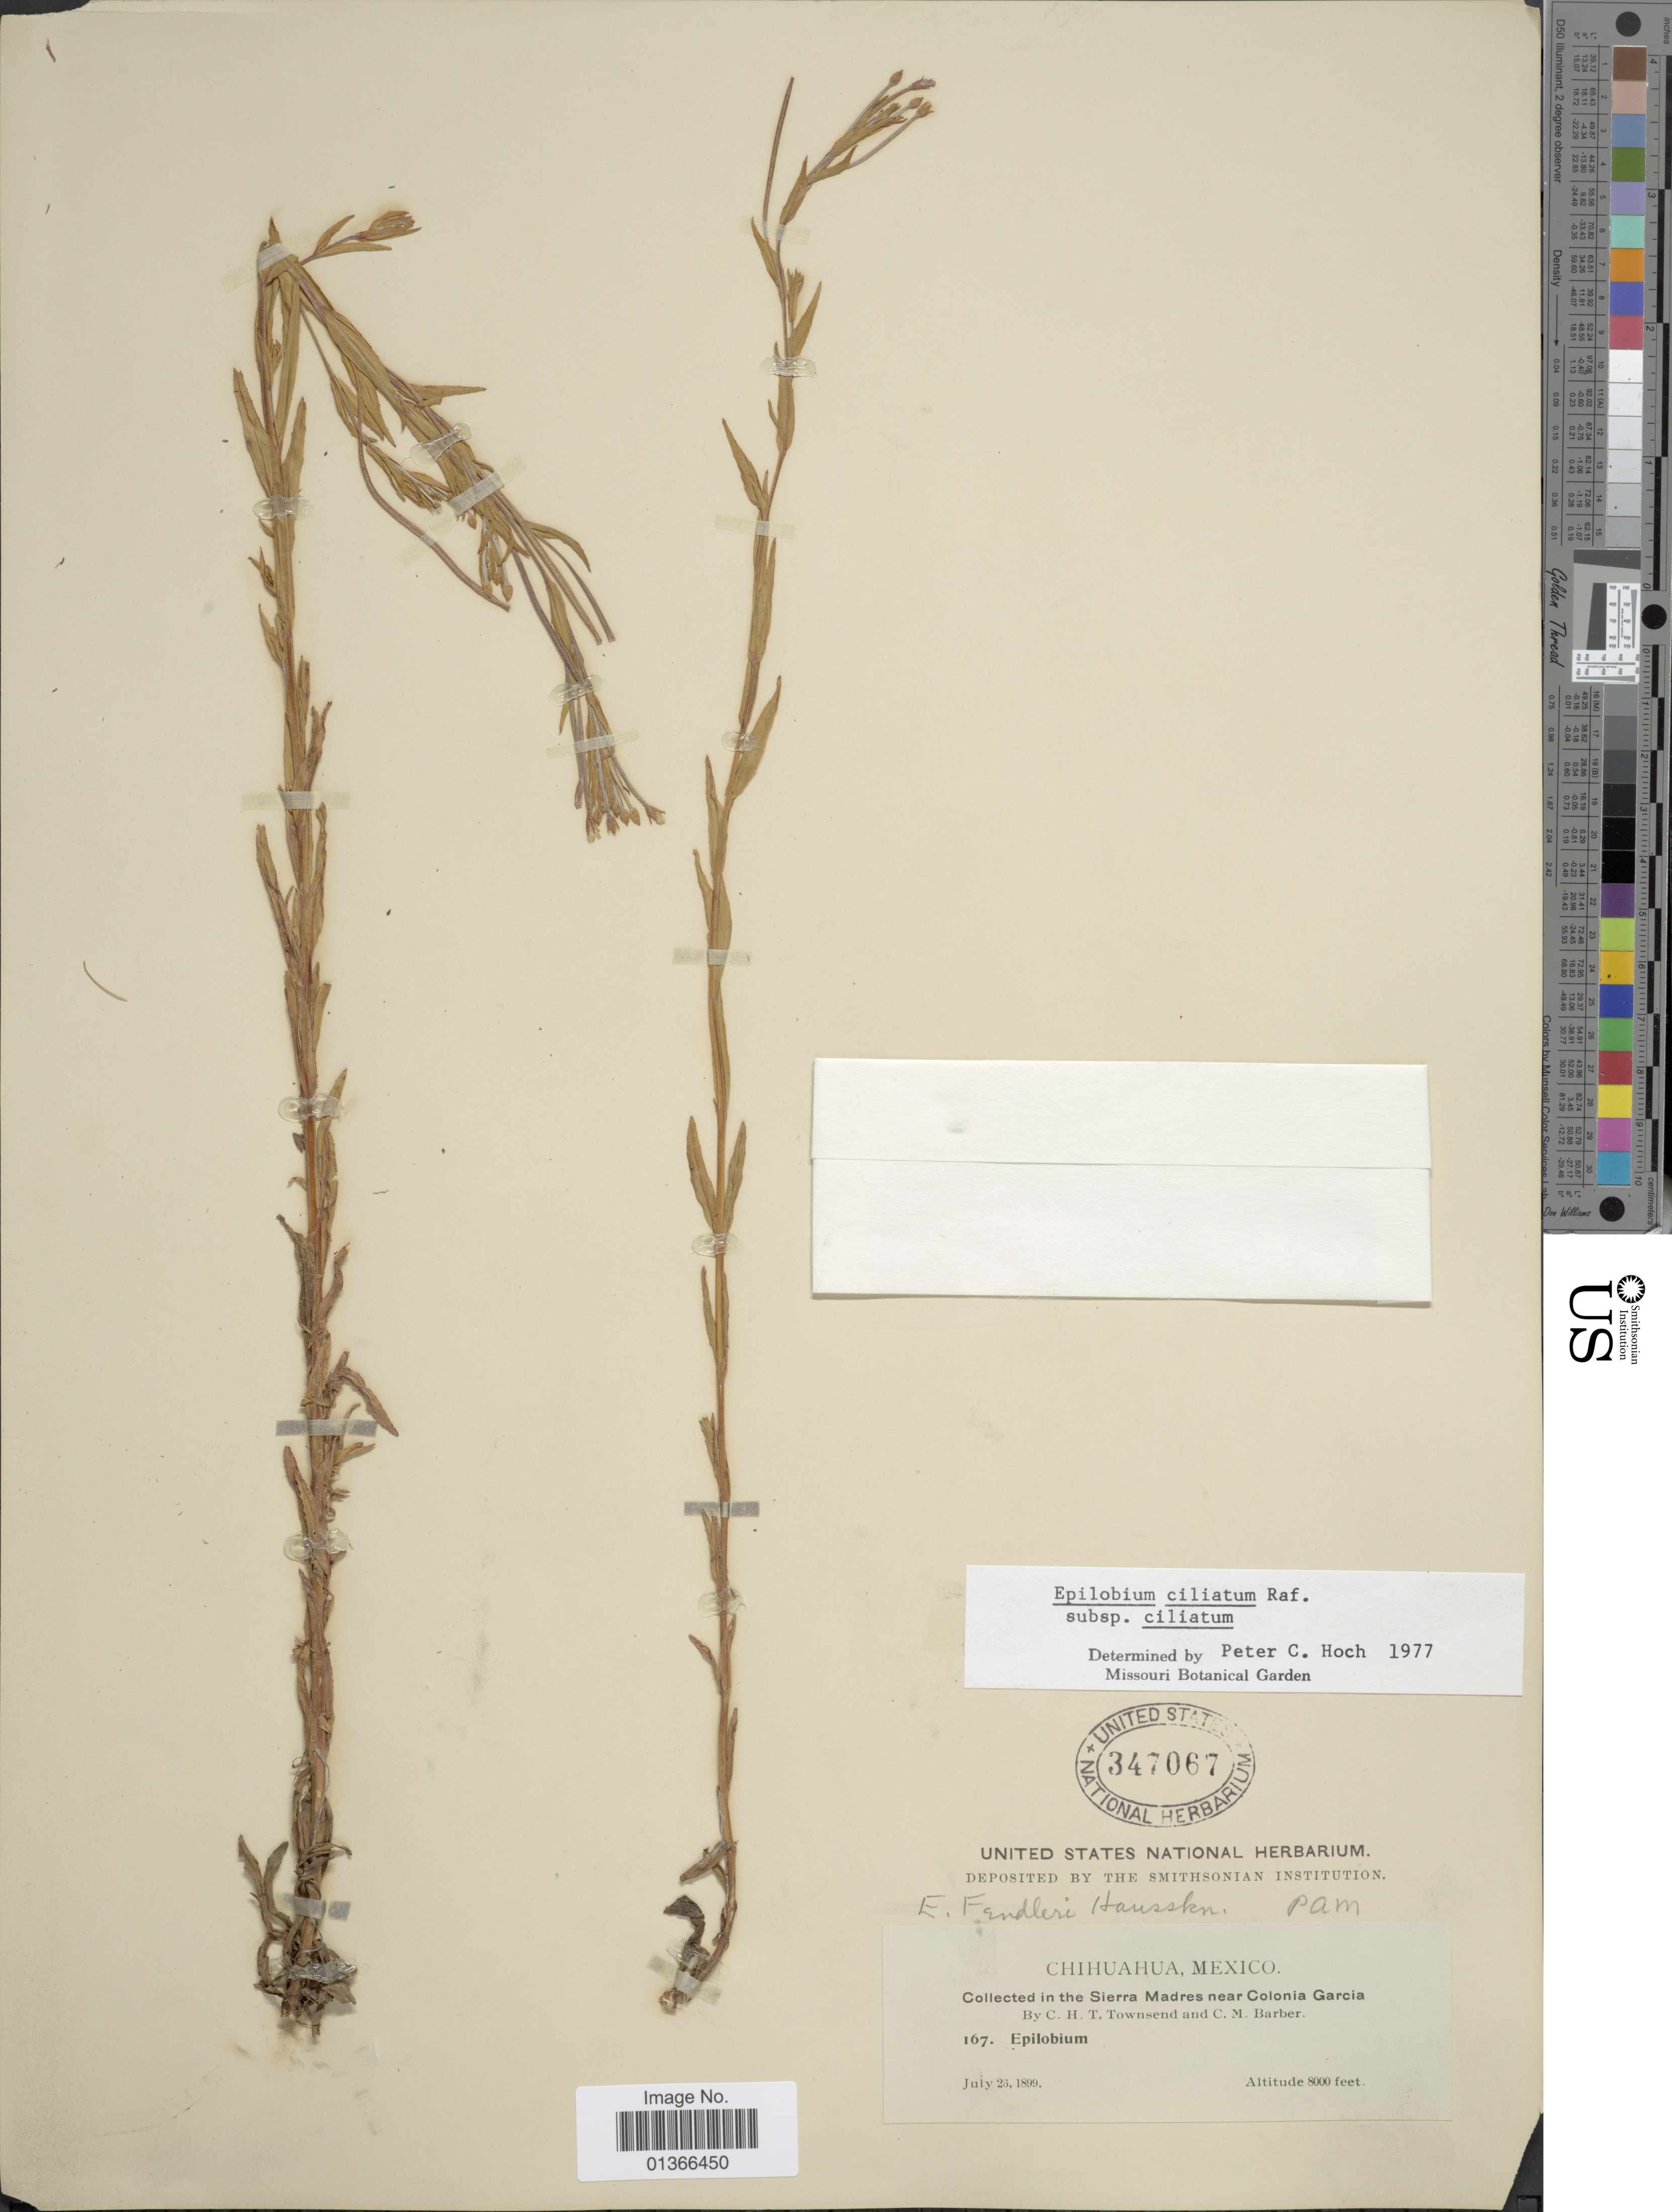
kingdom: Plantae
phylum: Tracheophyta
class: Magnoliopsida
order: Myrtales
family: Onagraceae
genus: Epilobium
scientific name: Epilobium ciliatum subsp. ciliatum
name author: Raf.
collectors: C. H. T. Townsend & C. Barber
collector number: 167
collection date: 1899-07-26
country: Mexico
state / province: Chihuahua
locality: Sierra Madres near Colonia Garcia.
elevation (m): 2438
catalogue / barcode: US 347067